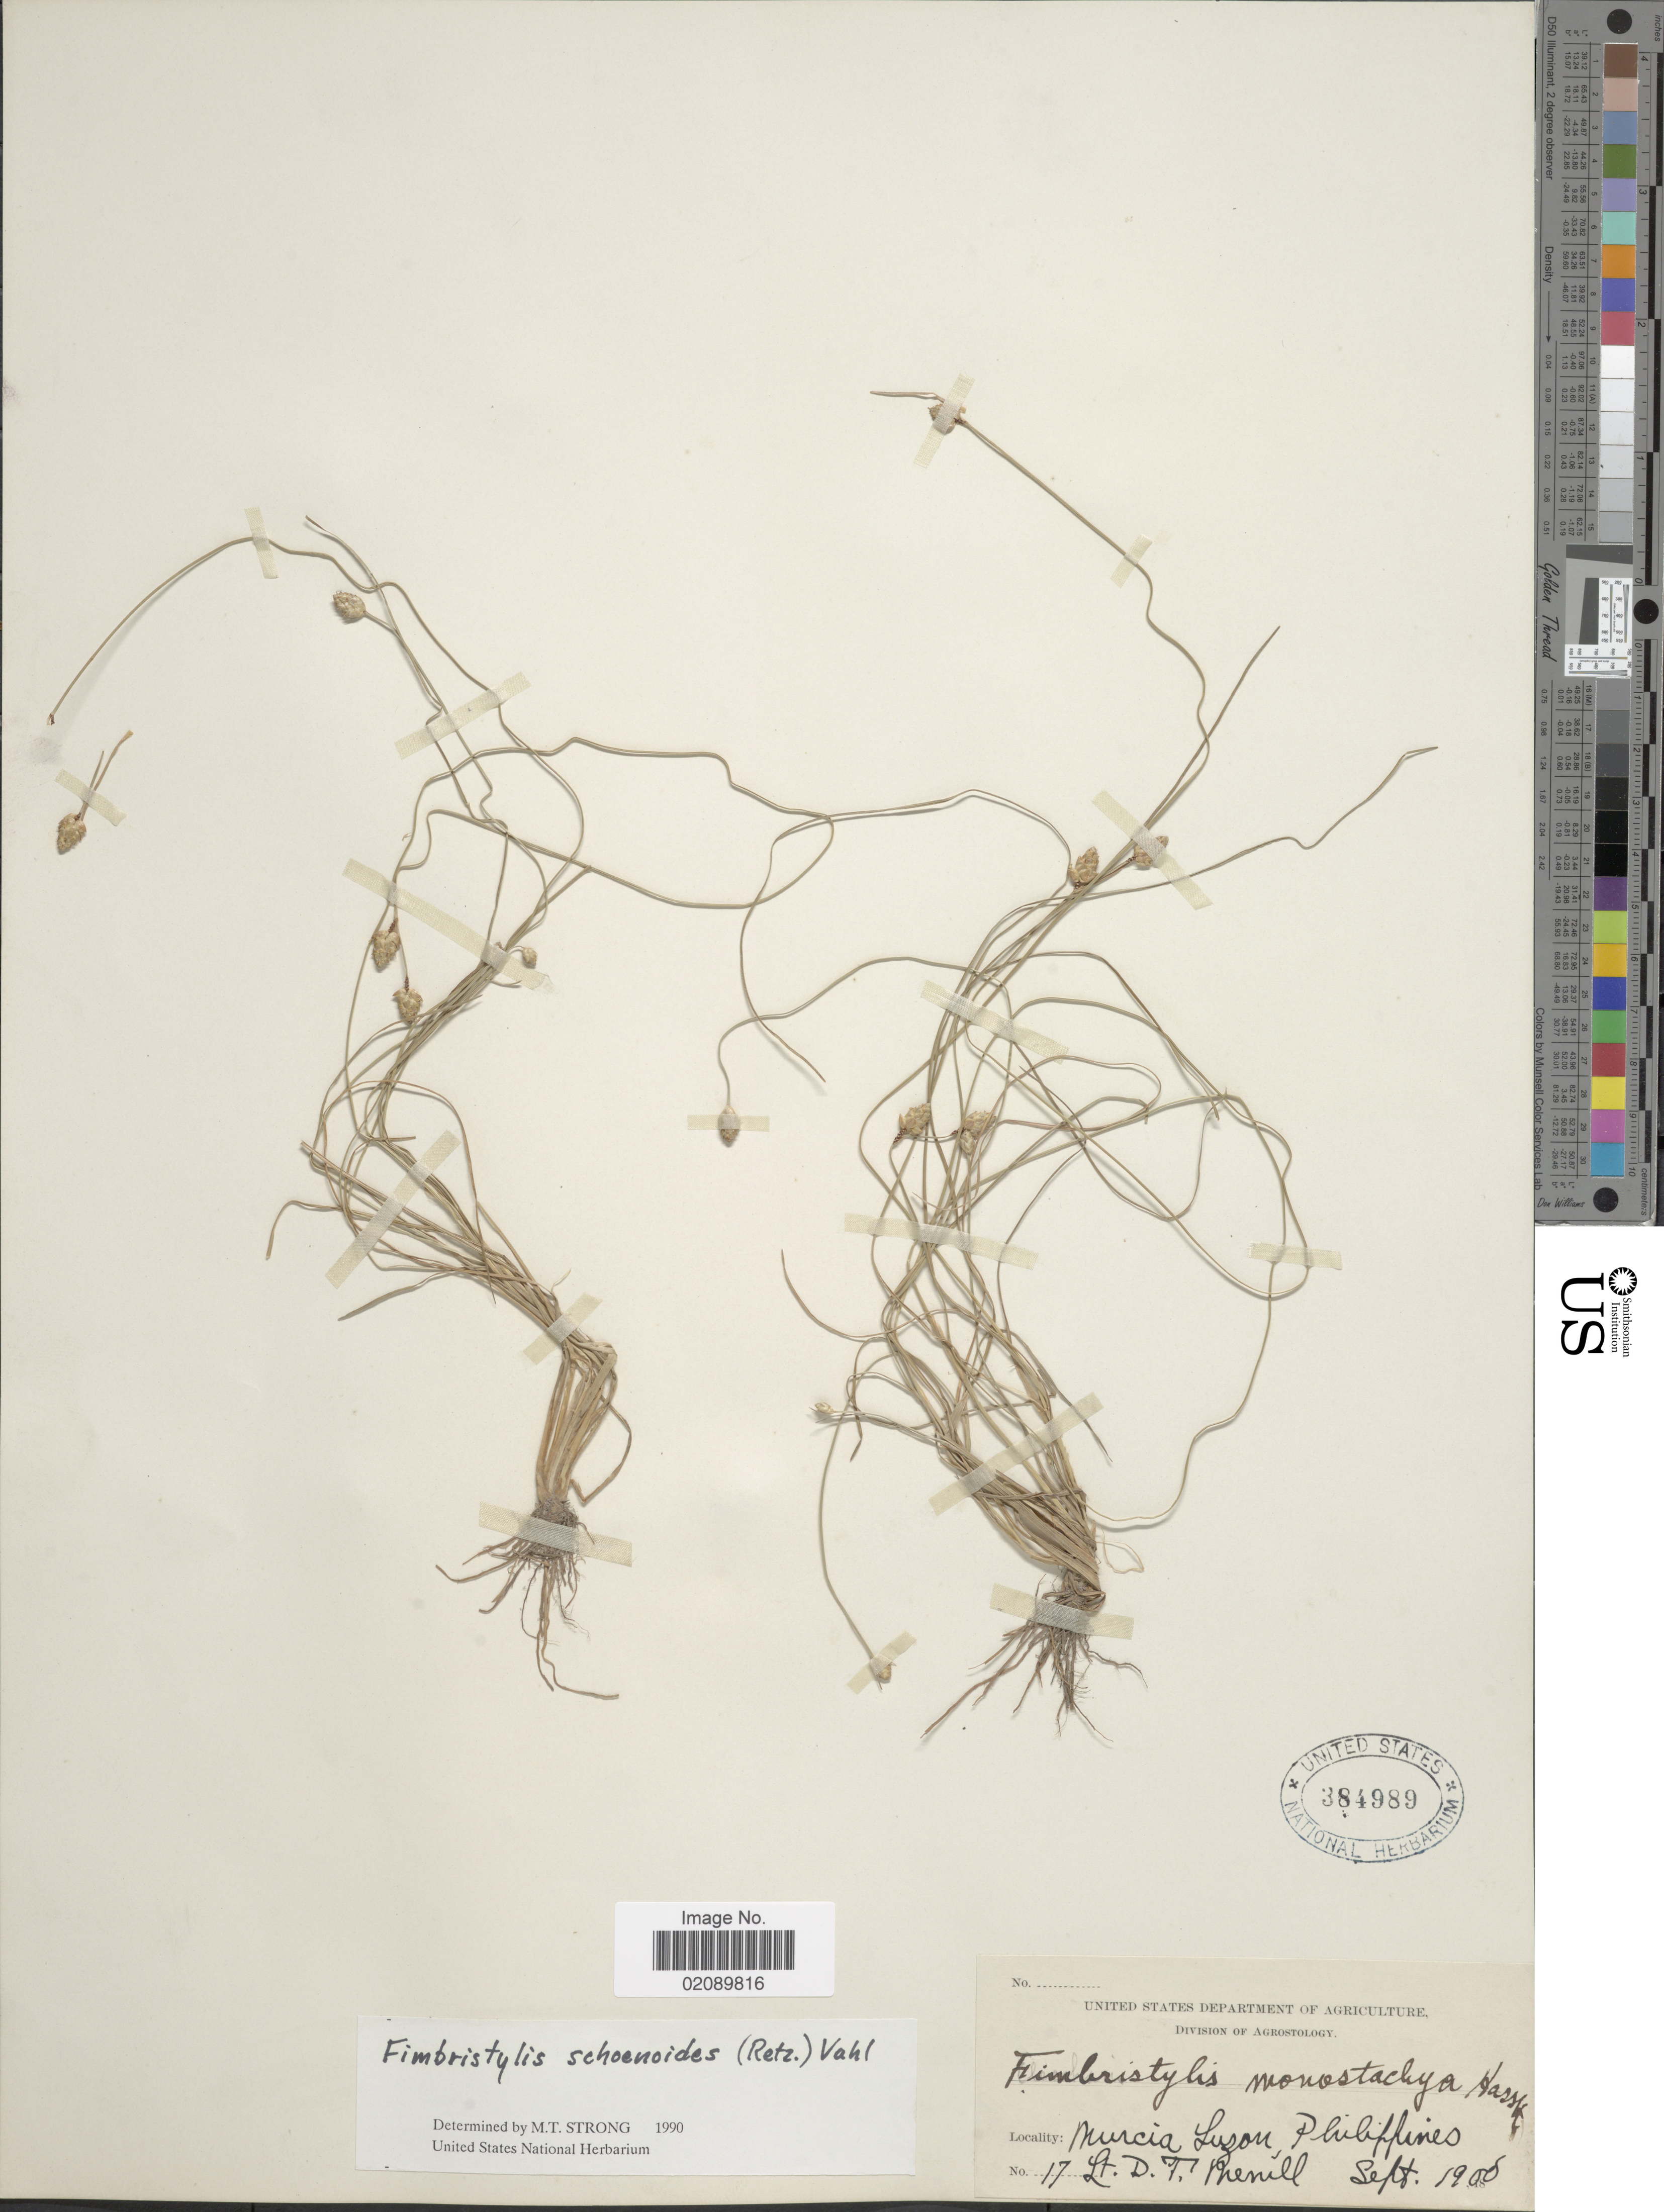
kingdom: Plantae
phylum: Tracheophyta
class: Liliopsida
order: Poales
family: Cyperaceae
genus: Fimbristylis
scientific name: Fimbristylis schoenoides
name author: (Retz.) Vahl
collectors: D. Merrill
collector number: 17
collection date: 1900-09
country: Philippines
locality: Murcia Luzon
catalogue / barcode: US 384989